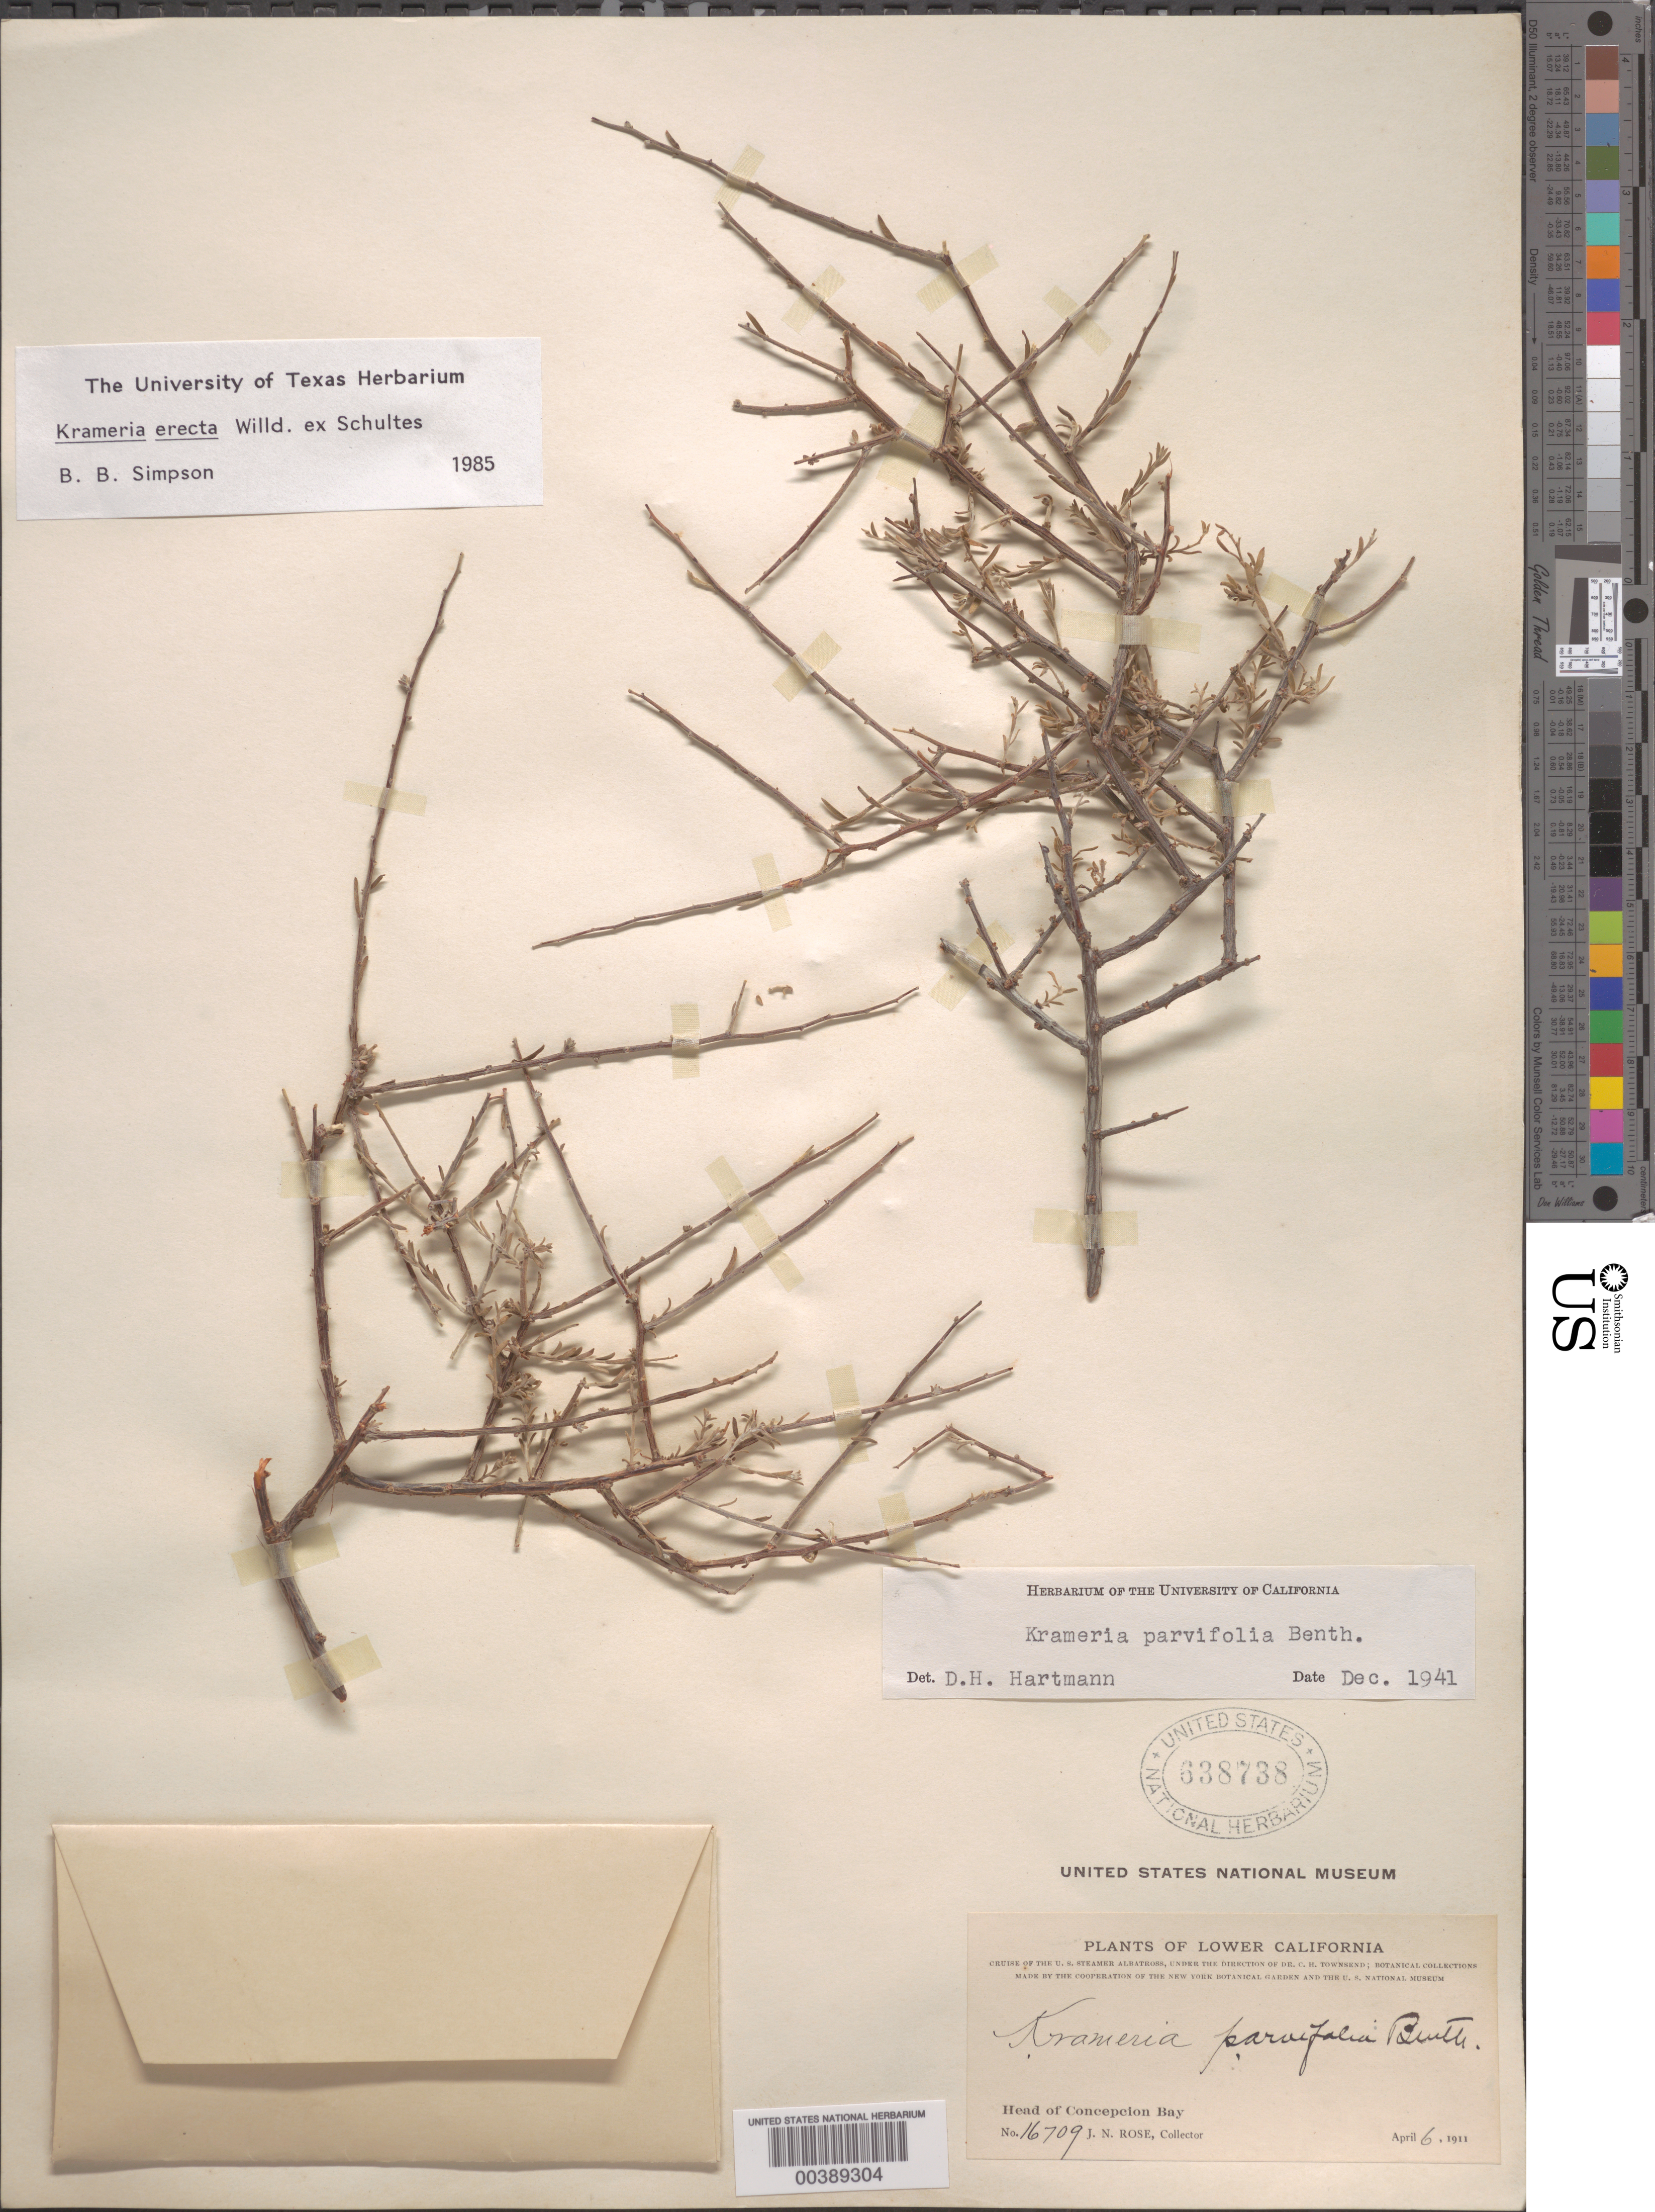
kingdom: Plantae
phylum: Tracheophyta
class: Magnoliopsida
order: Zygophyllales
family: Krameriaceae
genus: Krameria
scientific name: Krameria erecta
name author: Willd. ex Schult.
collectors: J. N. Rose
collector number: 16709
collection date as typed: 06 Apr 1911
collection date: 1911-04-06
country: Mexico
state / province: Baja California Sur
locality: Head of Concepcion Bay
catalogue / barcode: US 638738